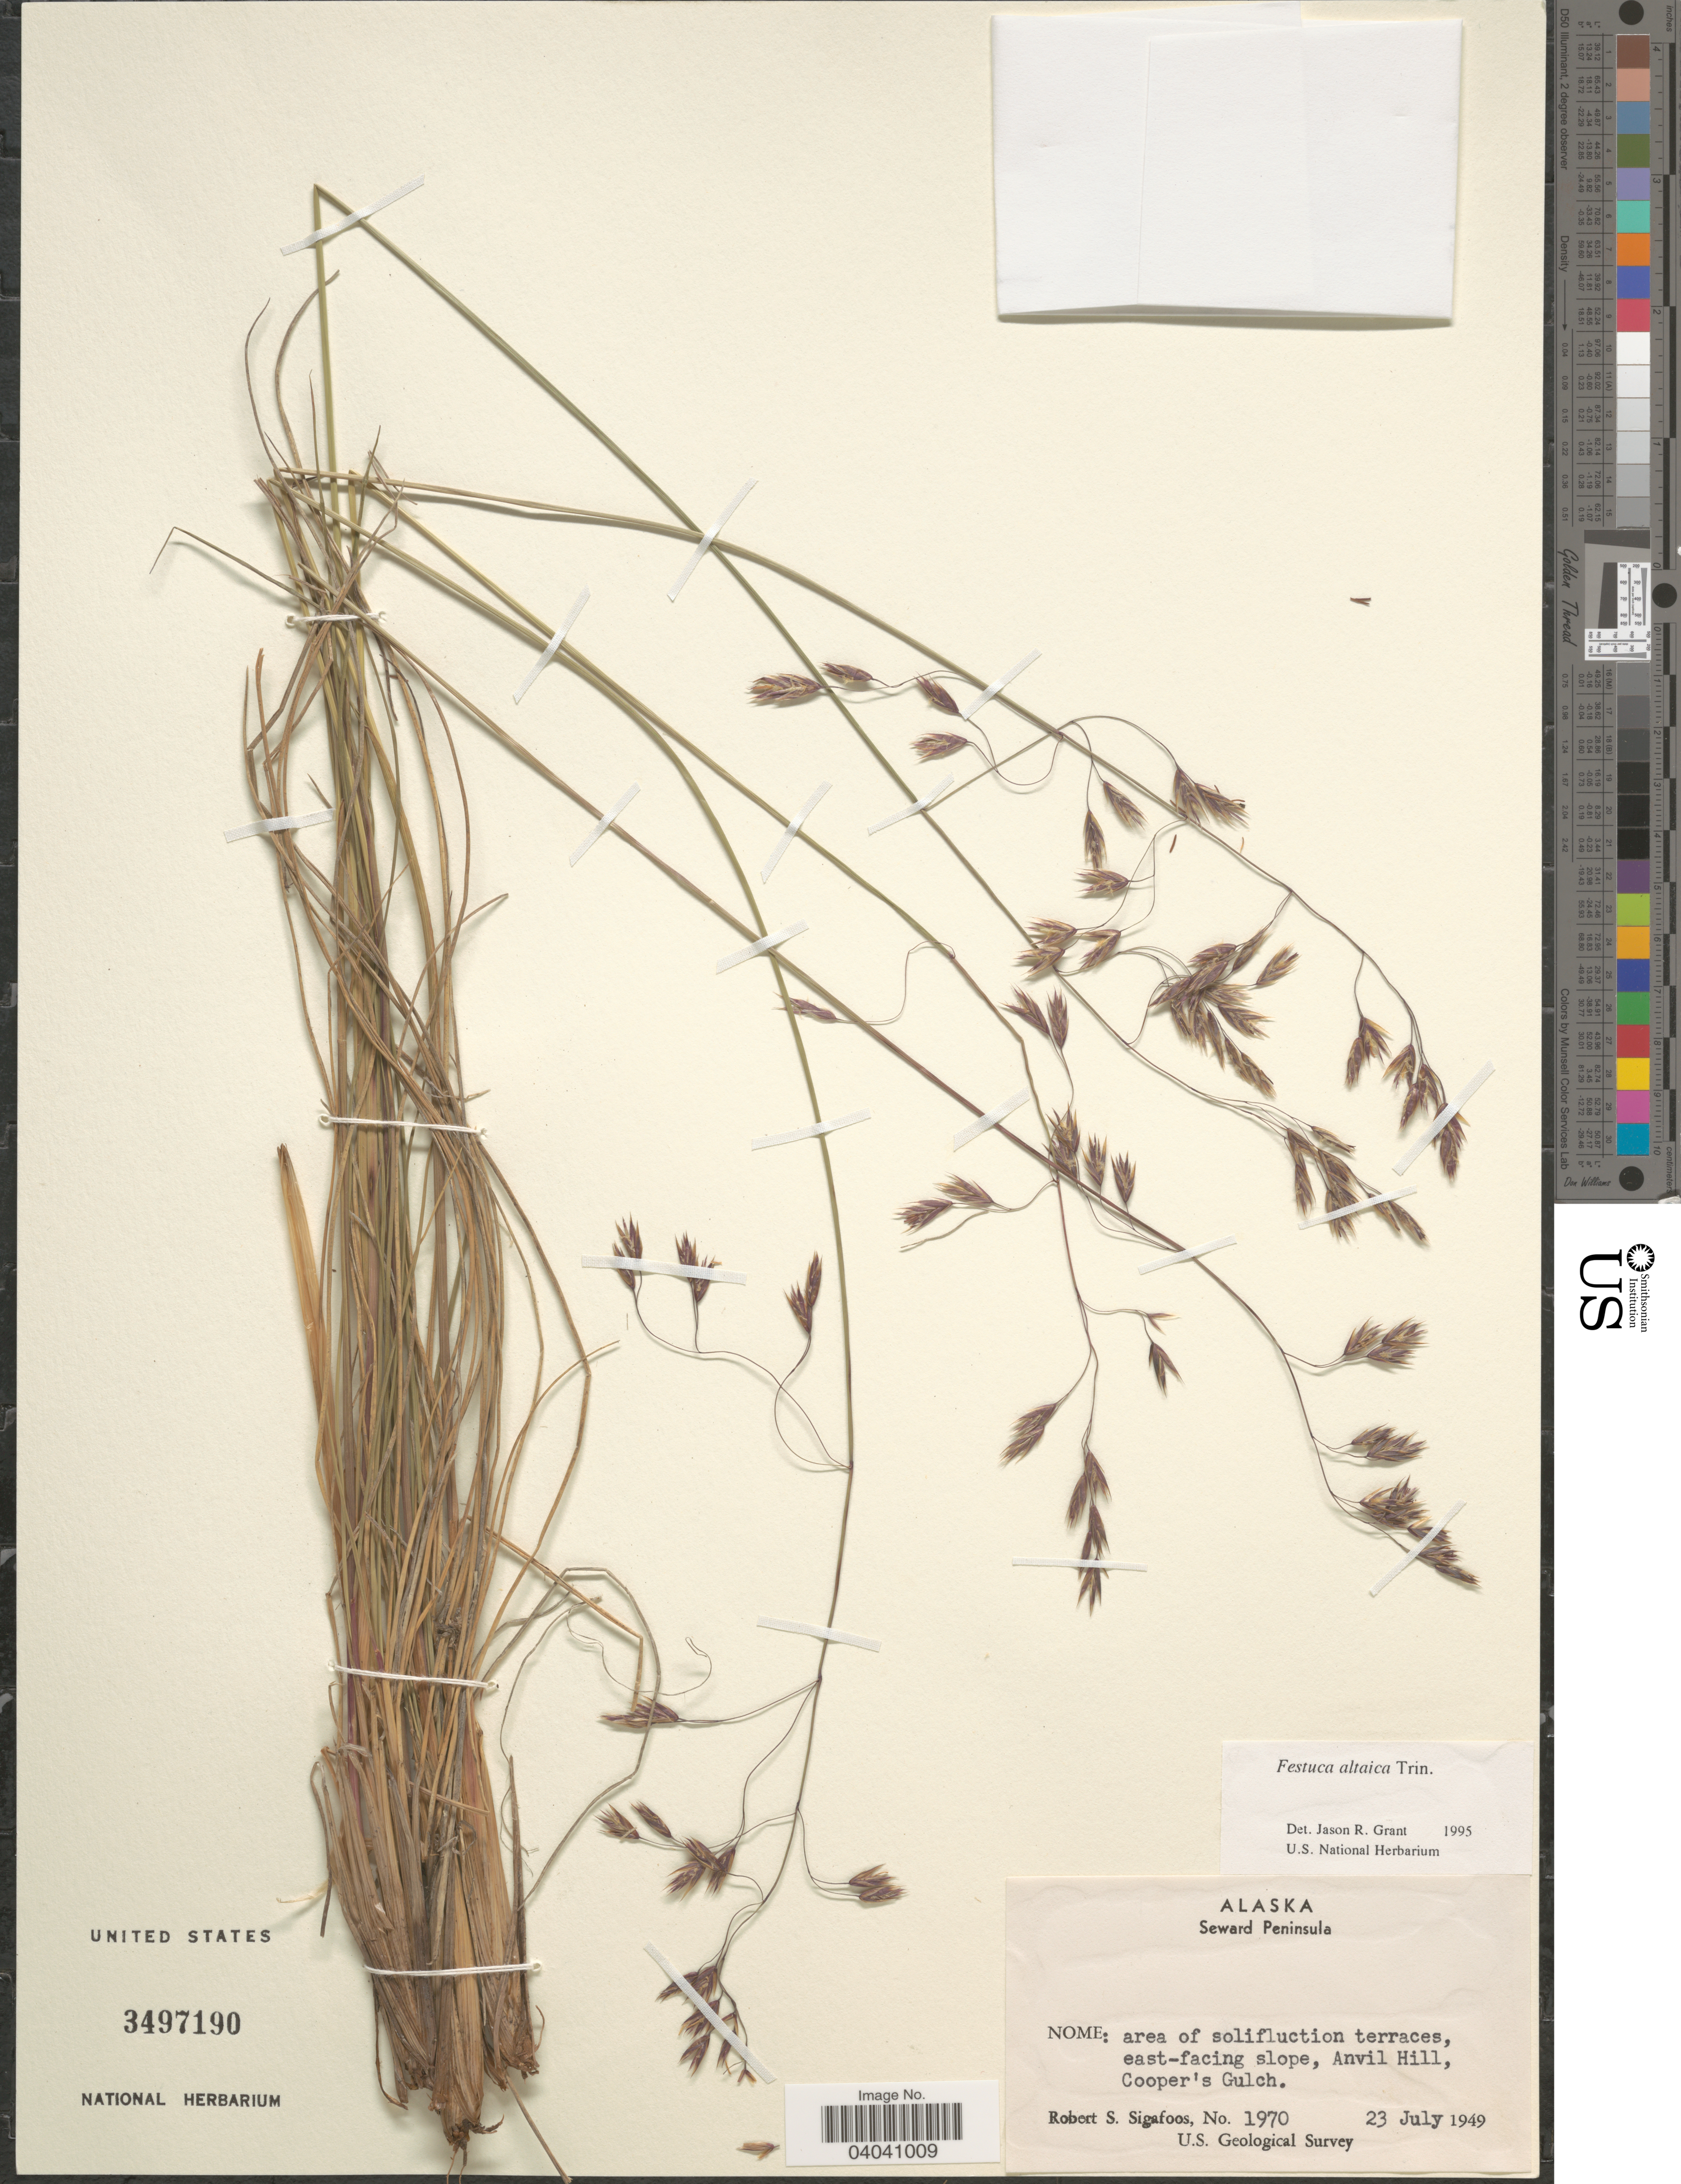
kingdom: Plantae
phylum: Tracheophyta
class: Liliopsida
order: Poales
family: Poaceae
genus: Festuca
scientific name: Festuca altaica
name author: Trin.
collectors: R. Sigafoos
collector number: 1970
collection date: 1949-07-23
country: United States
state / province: Alaska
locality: Seward Peninsula. Nome: east-facing slope, Anvil Hill, Cooper's Gulch.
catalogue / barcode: US 3497190